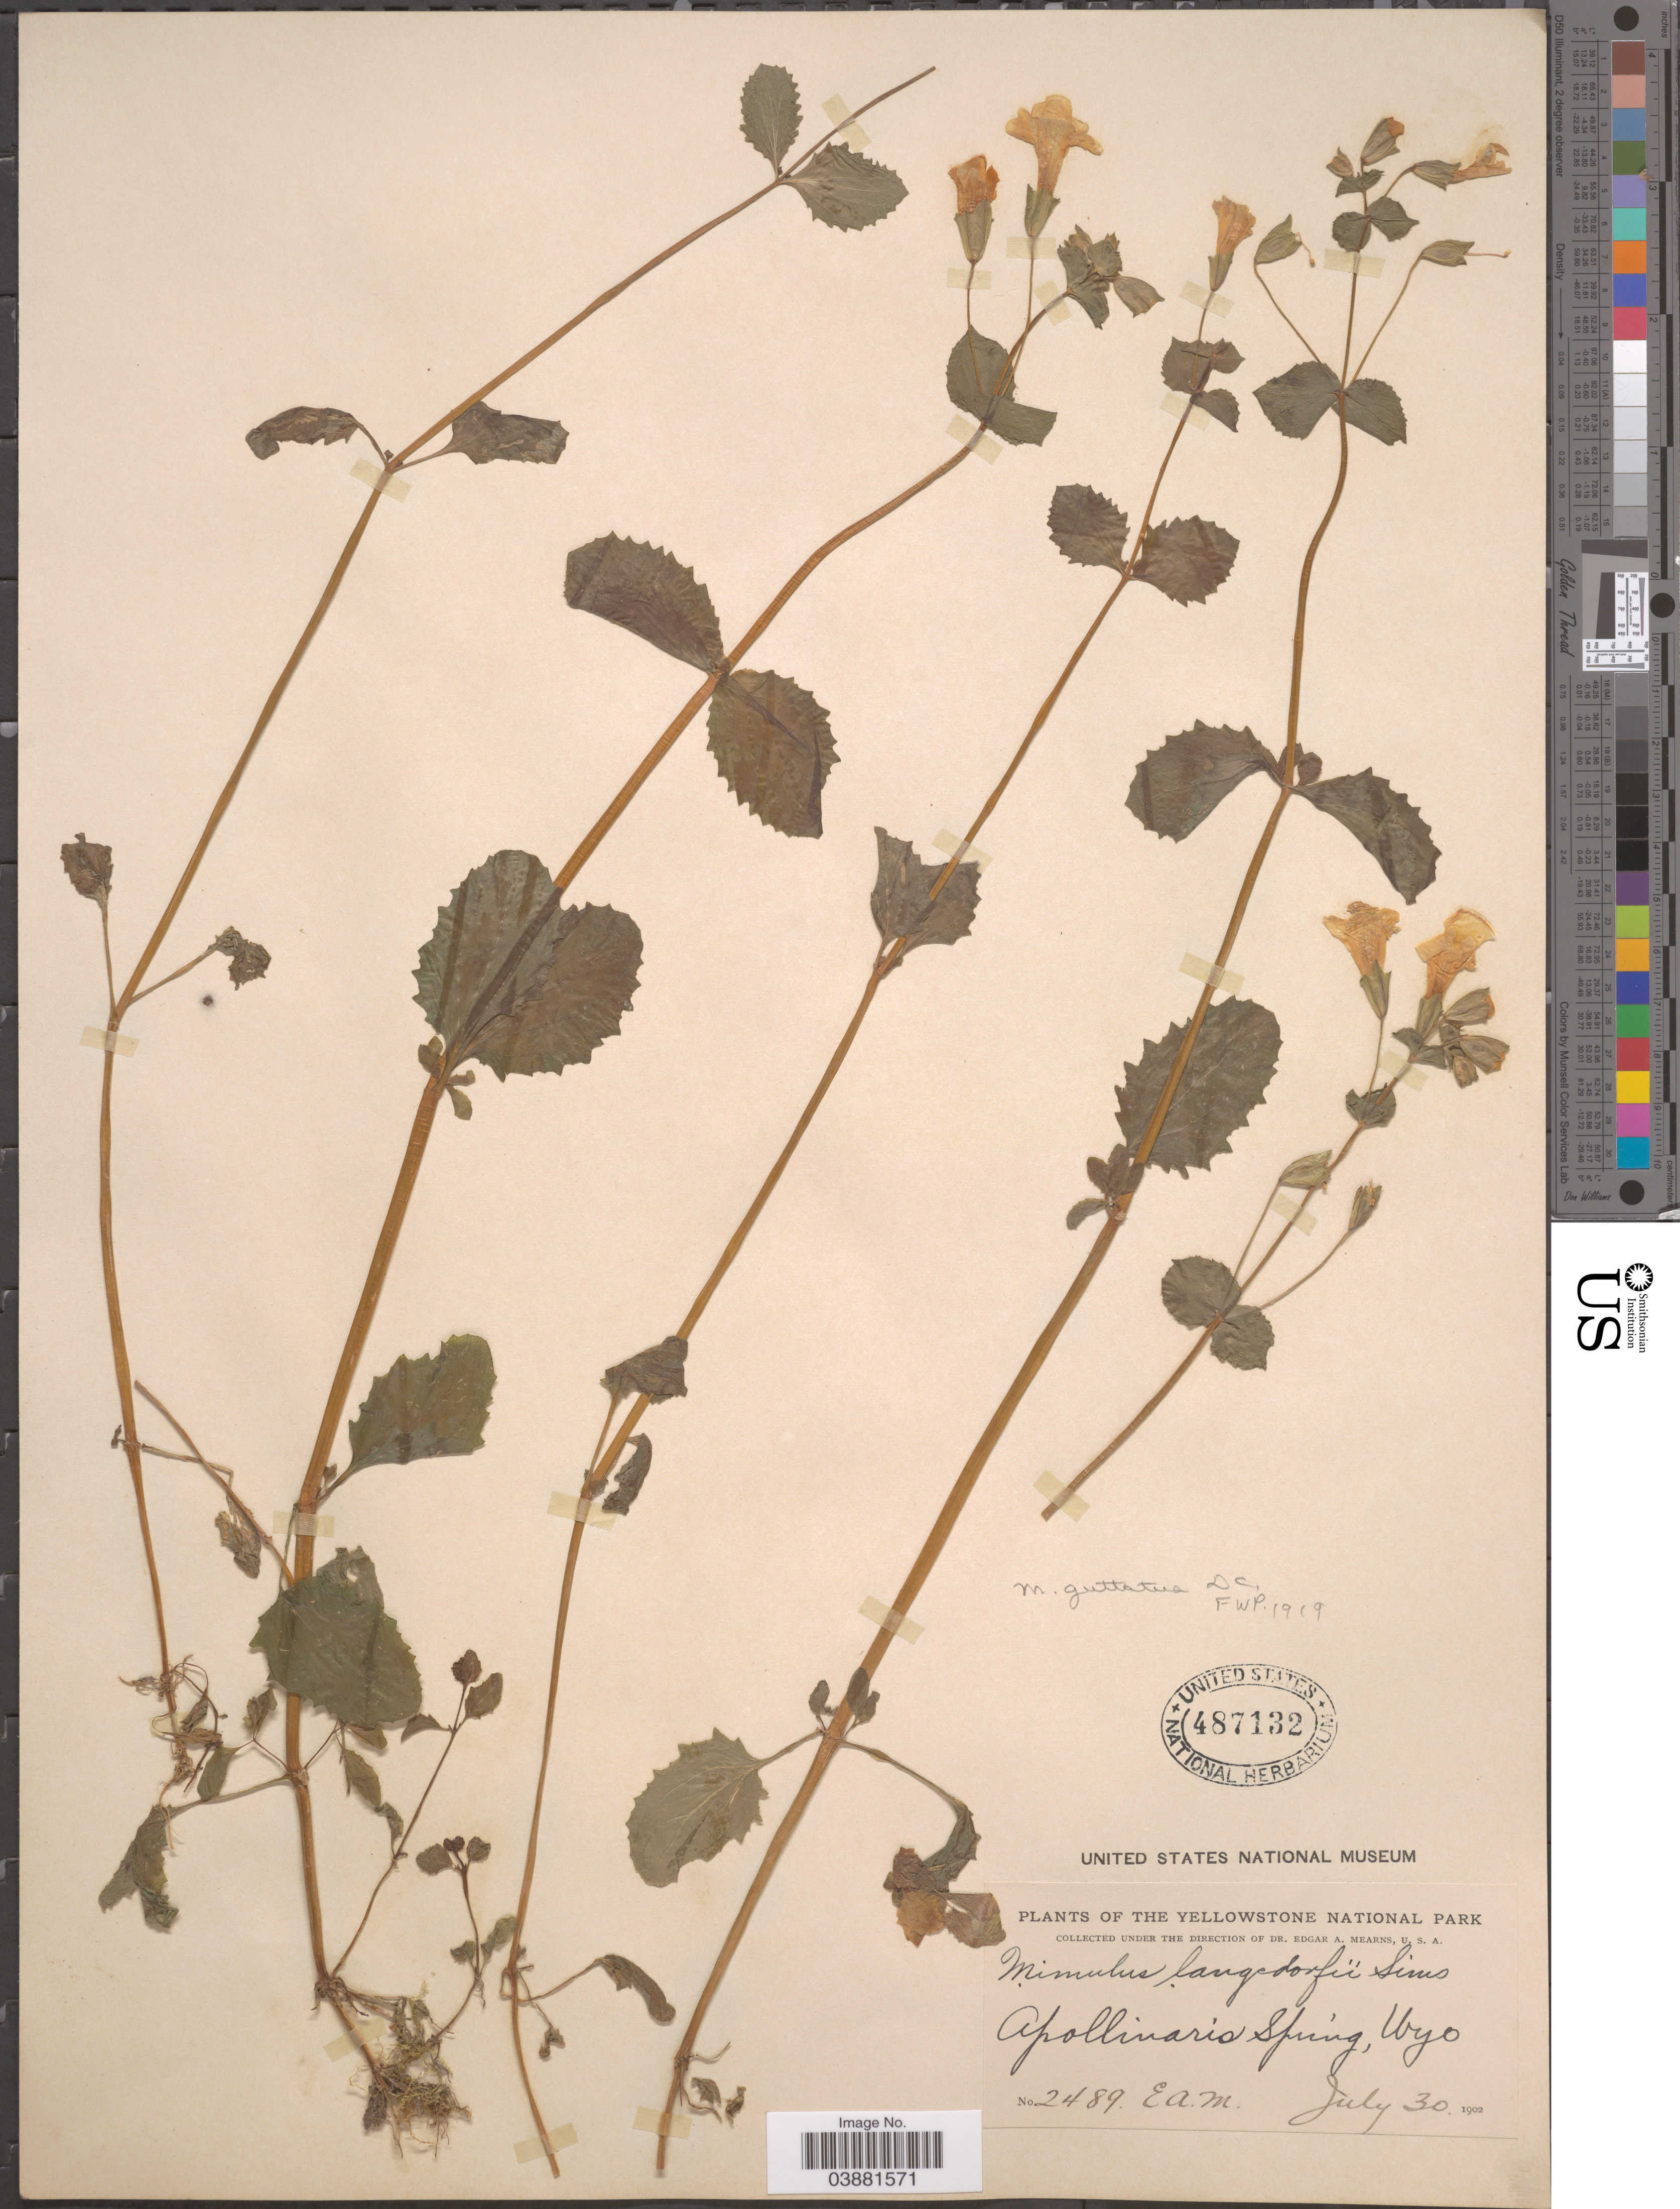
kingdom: Plantae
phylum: Tracheophyta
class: Magnoliopsida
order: Lamiales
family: Phrymaceae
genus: Mimulus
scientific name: Mimulus guttatus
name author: DC.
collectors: E. A. Mearns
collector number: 2489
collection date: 1902-07-30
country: United States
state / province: Wyoming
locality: Yellowstone National Park. Apollinaris Spring.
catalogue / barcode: US 487132